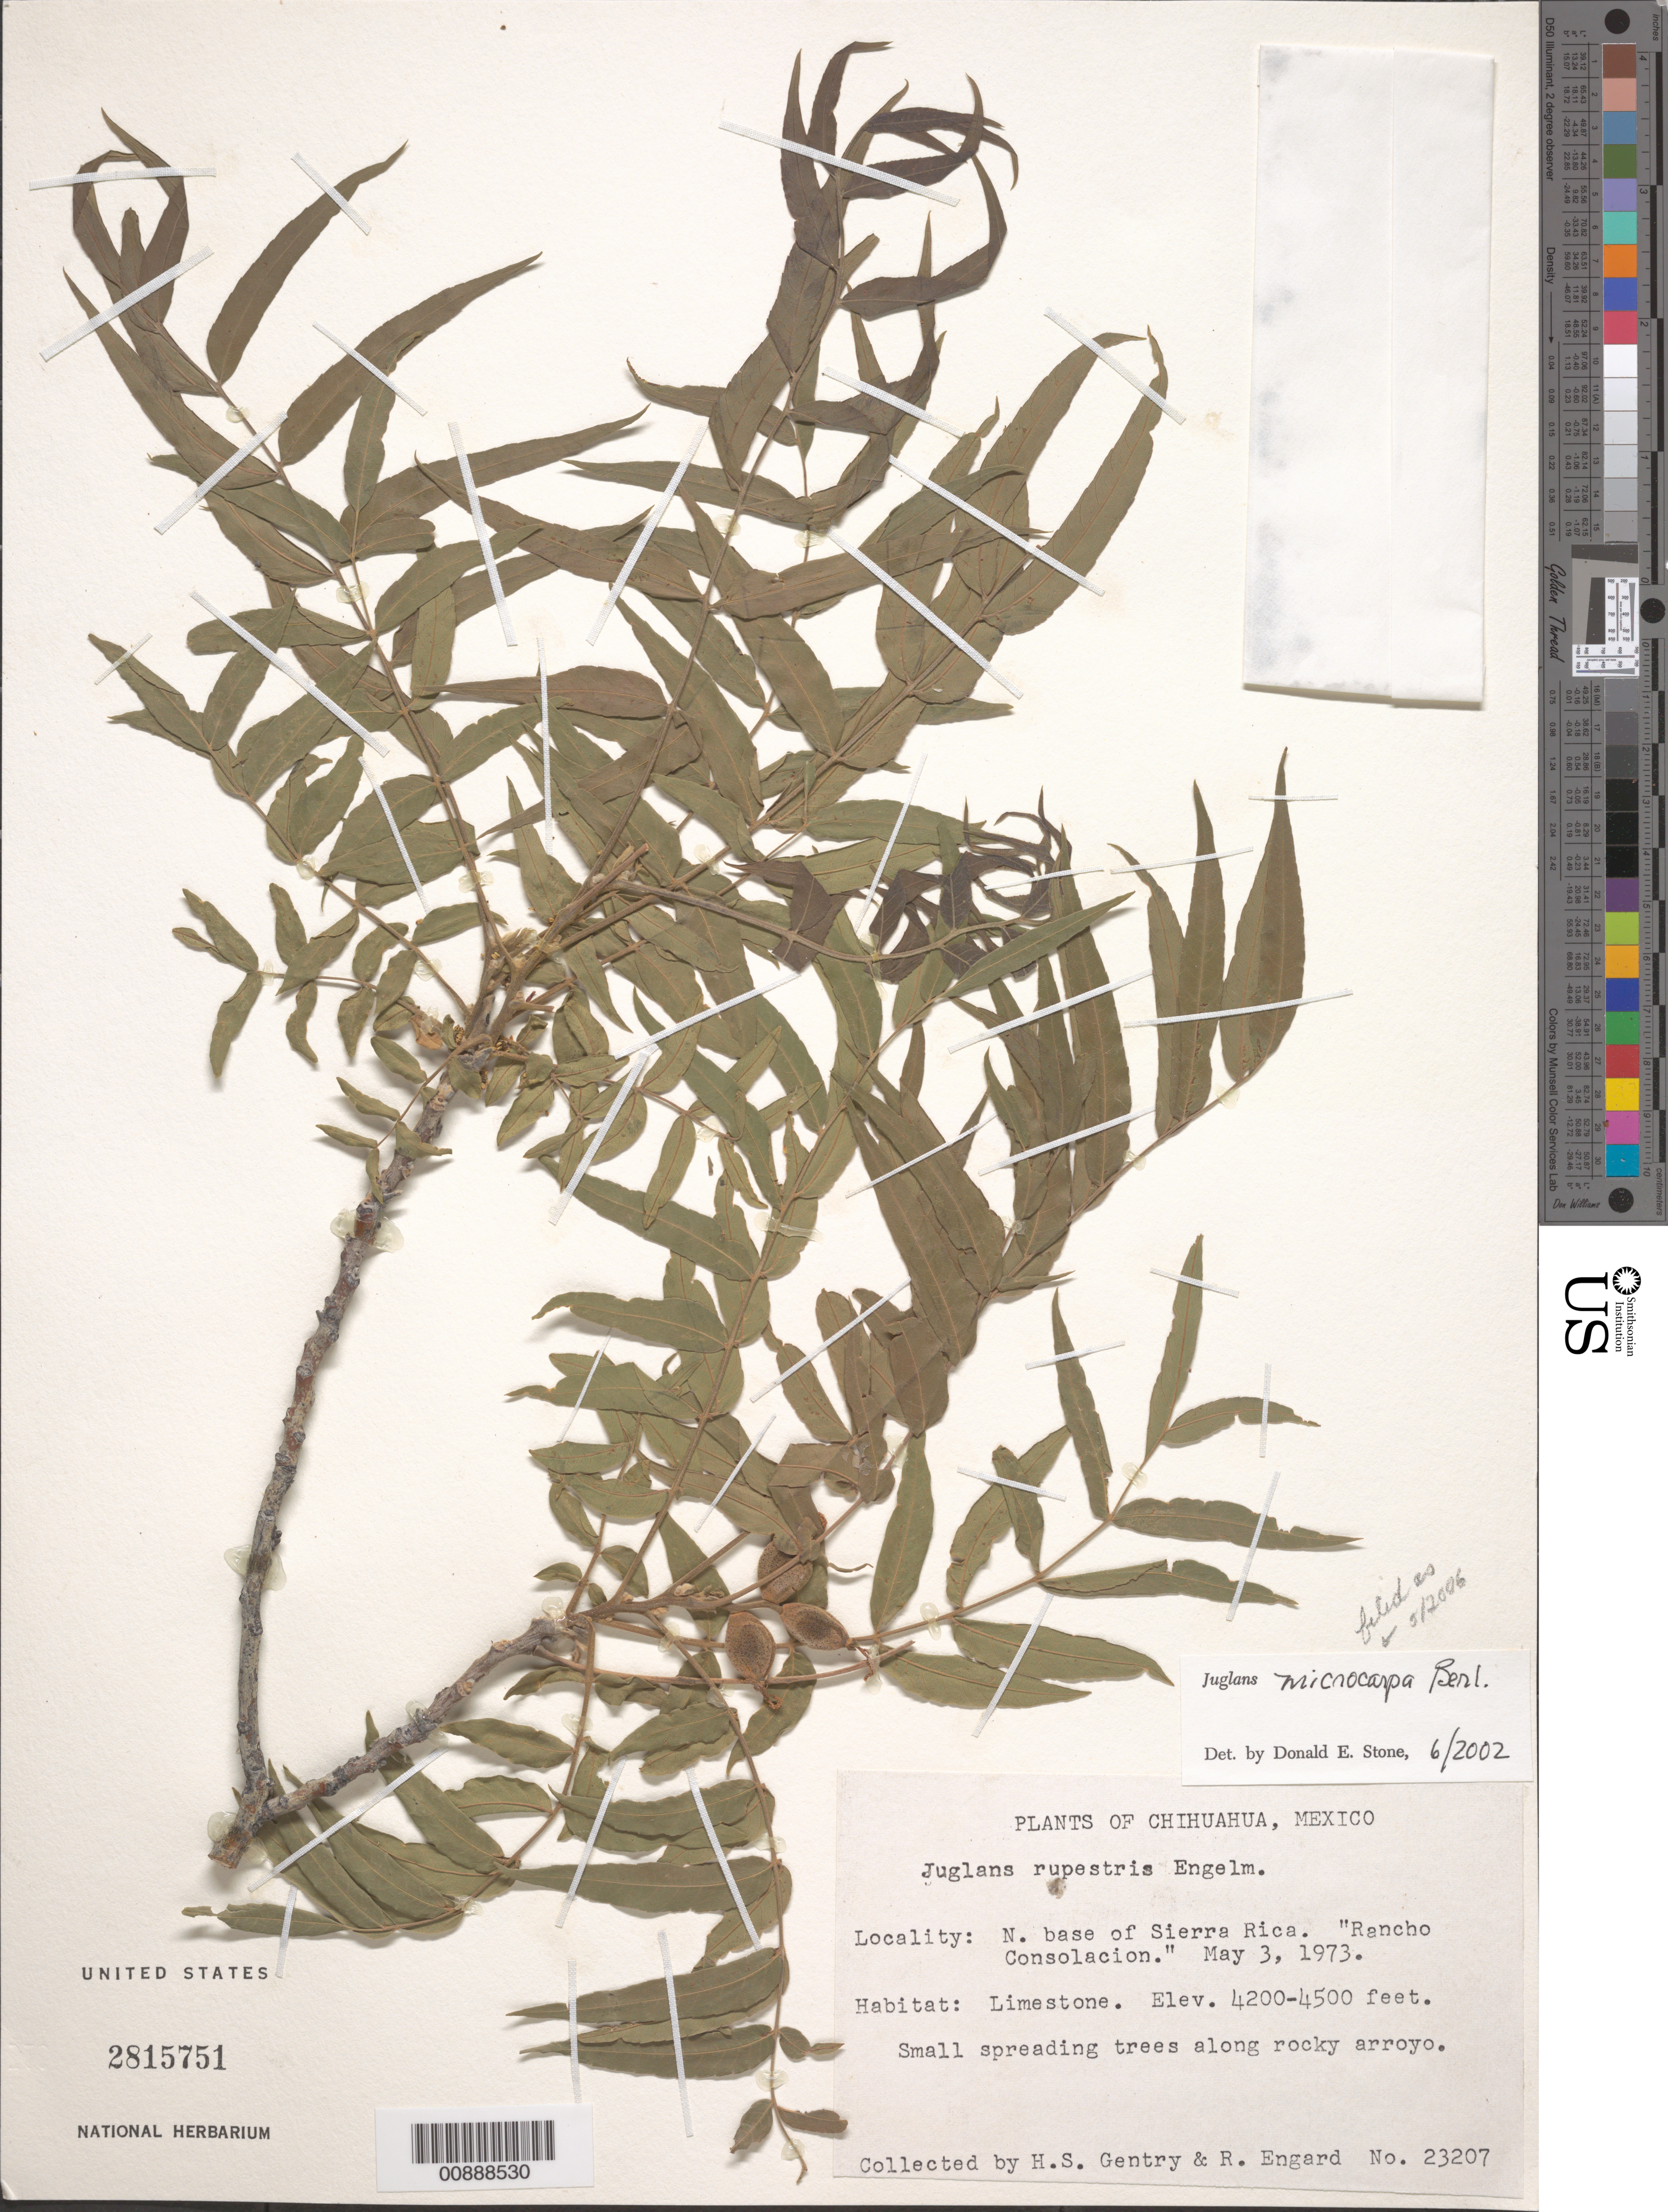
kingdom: Plantae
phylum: Tracheophyta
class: Magnoliopsida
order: Fagales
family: Juglandaceae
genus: Juglans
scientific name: Juglans microcarpa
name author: Berland. in Berland. & Chovell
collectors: H. S. Gentry & R. Engard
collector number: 23207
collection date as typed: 03 May 1973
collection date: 1973-05-03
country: Mexico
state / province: Chihuahua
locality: N. base of Sierra Rica. "Rancho Consolación".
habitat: Limestone. Along rocky arroyo.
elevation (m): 1280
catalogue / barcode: US 2815751